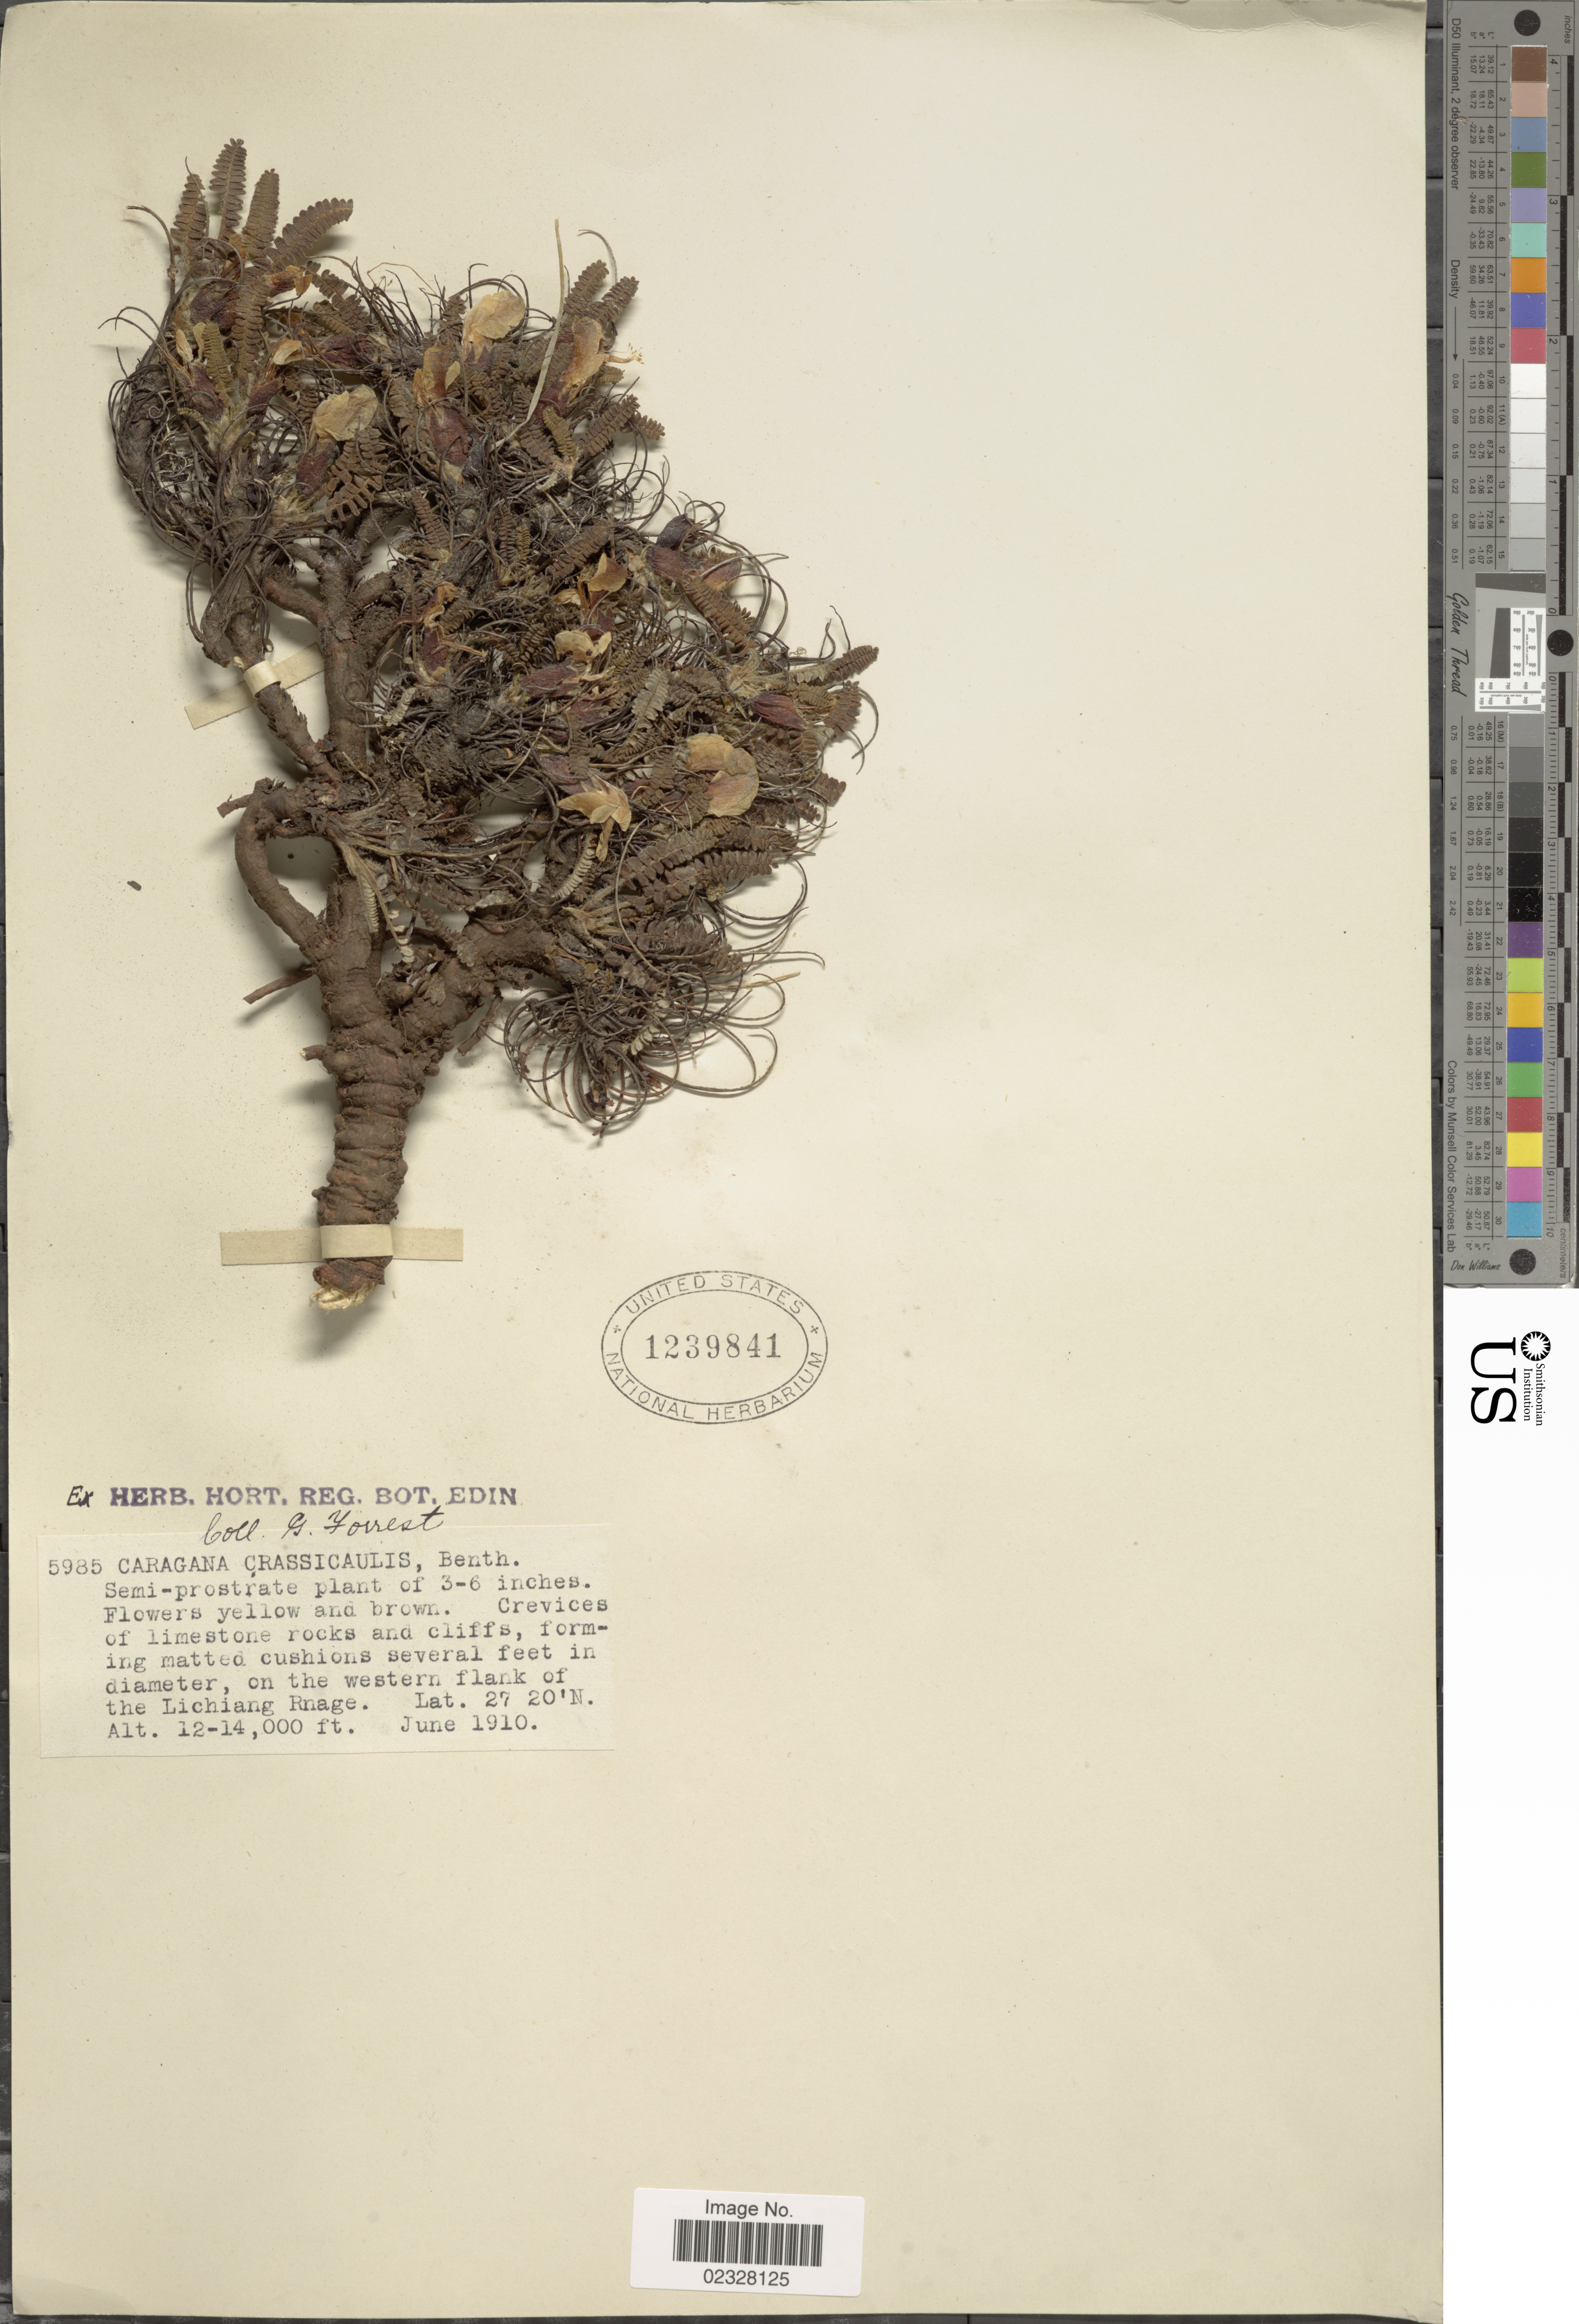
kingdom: Plantae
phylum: Tracheophyta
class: Magnoliopsida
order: Fabales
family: Fabaceae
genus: Caragana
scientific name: Caragana crassicaulis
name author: (Baker) Benth.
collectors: G. Forrest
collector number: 5985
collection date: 1910-06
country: China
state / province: Yunnan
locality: On the western flank of the Lichiang Range.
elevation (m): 3658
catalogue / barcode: US 1239841